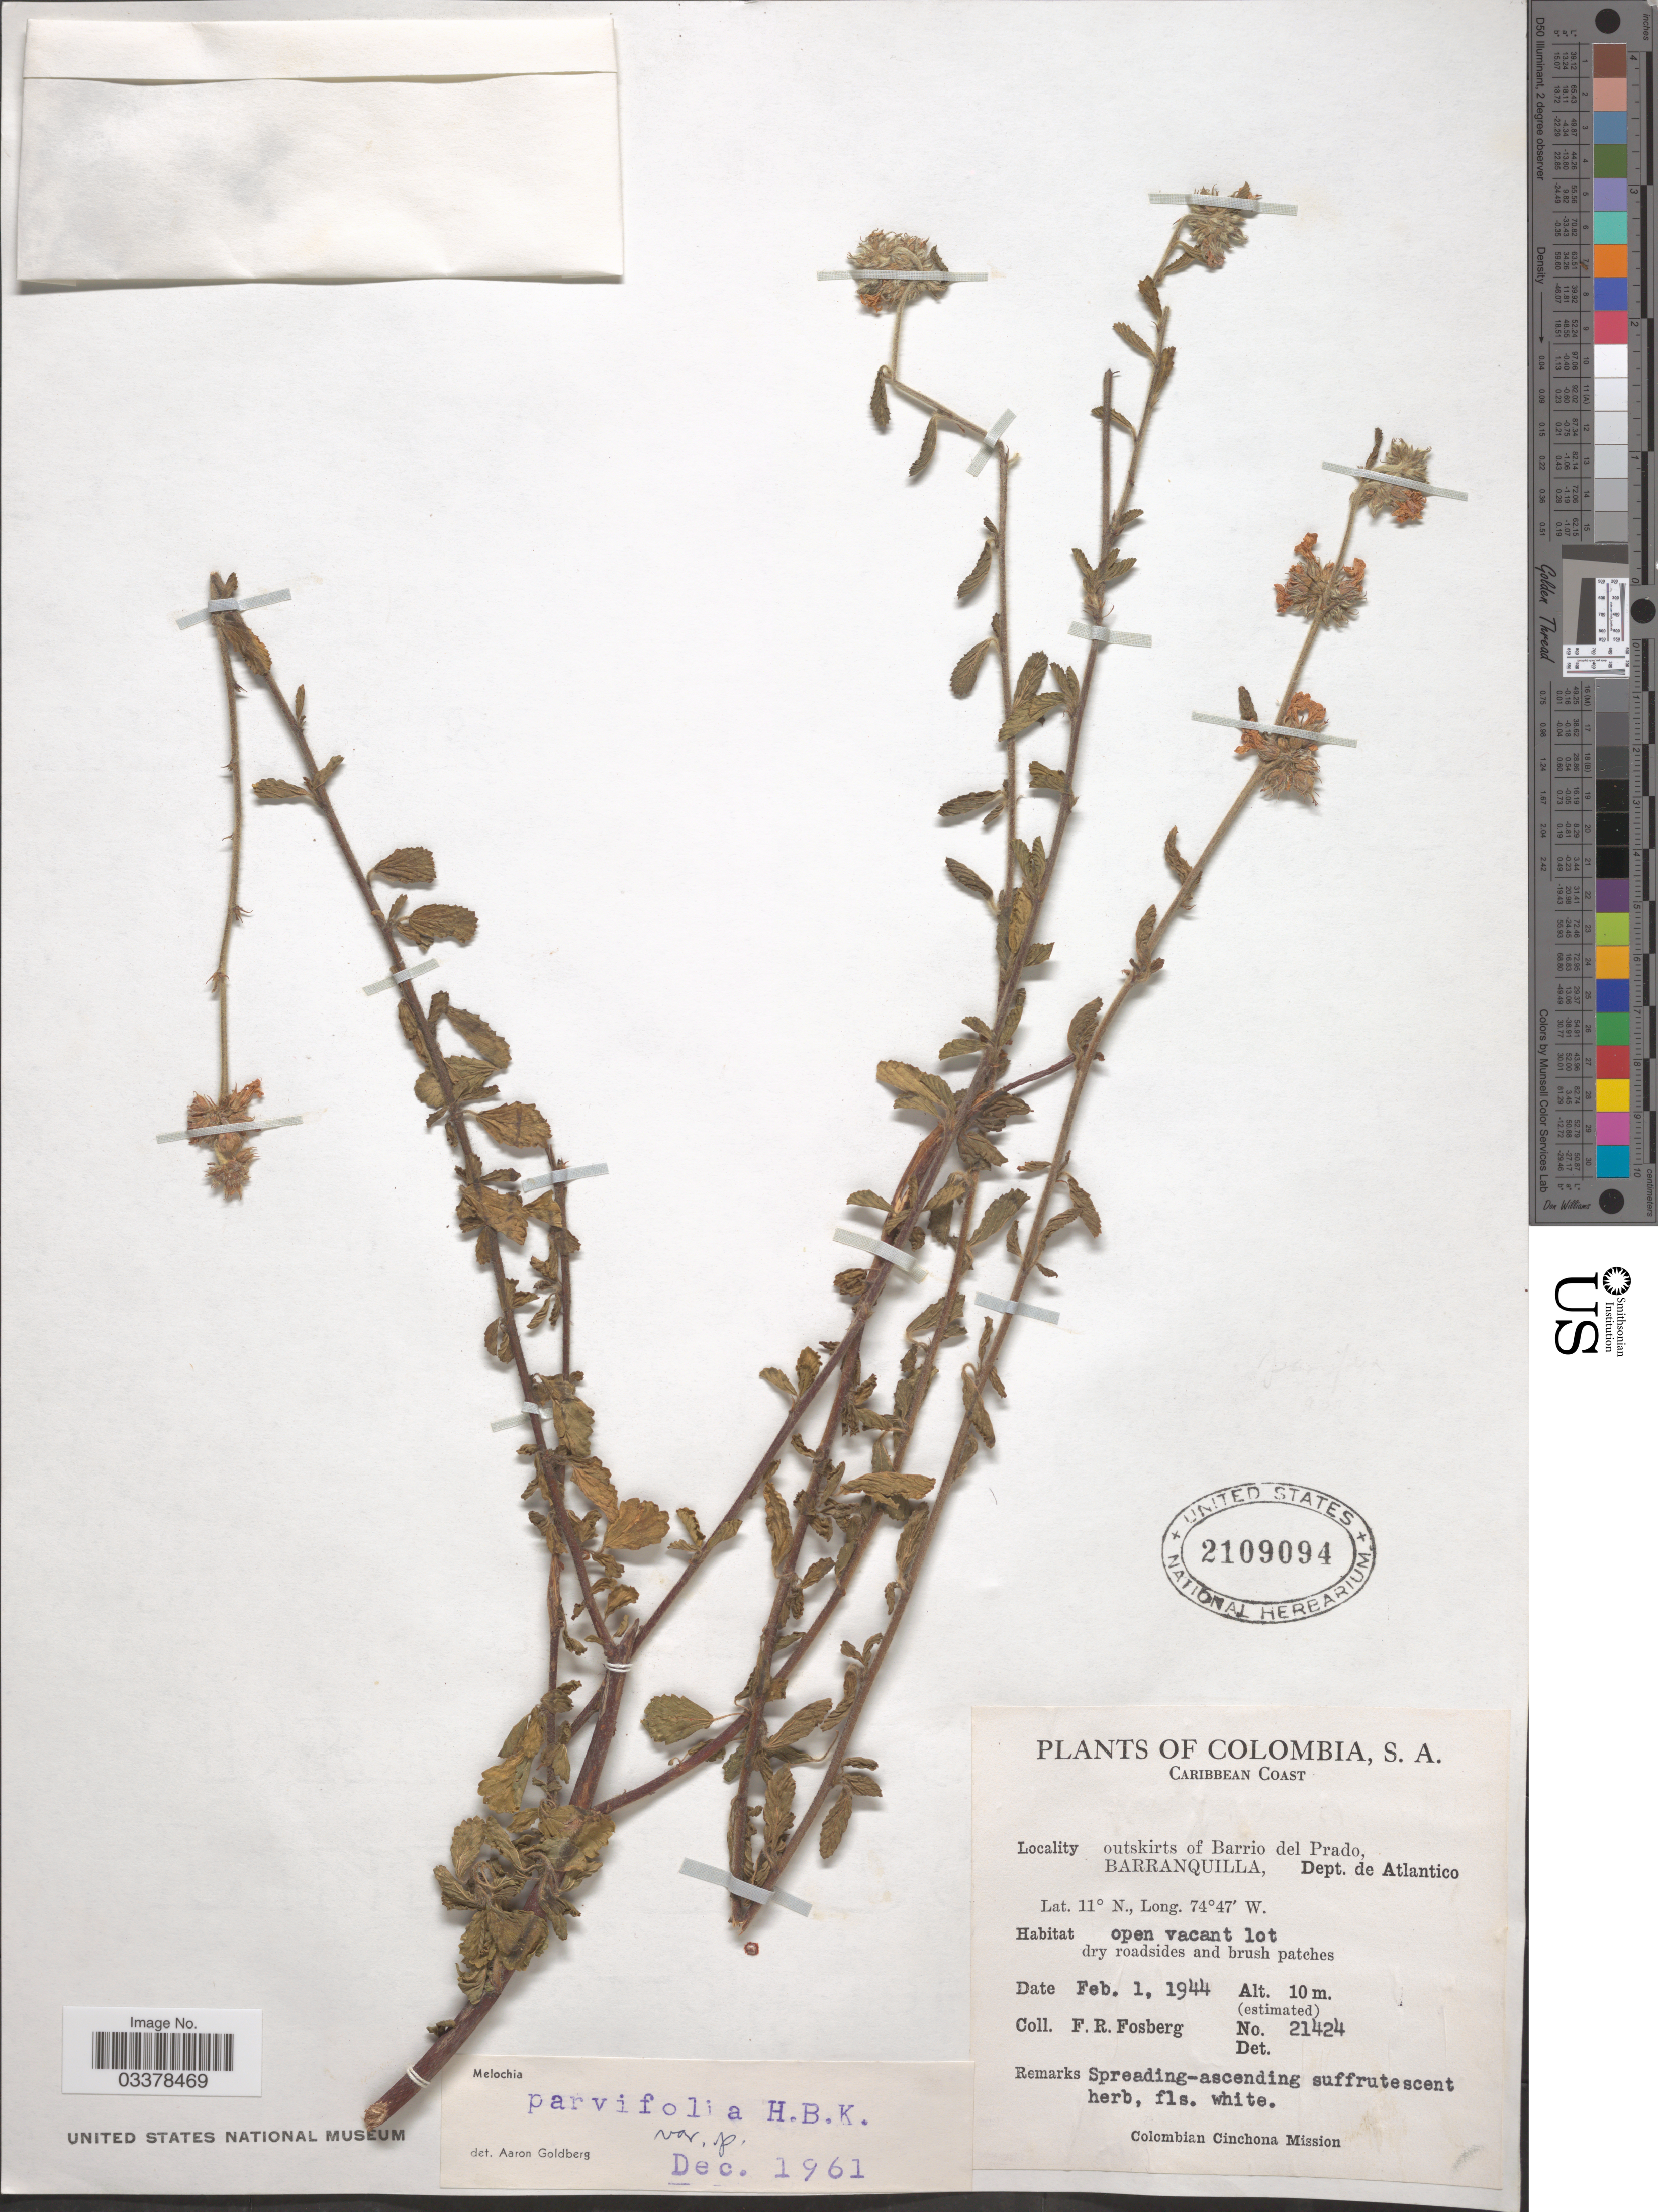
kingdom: Plantae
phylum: Tracheophyta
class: Magnoliopsida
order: Malvales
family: Malvaceae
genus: Melochia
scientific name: Melochia parvifolia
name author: Kunth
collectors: F. R. Fosberg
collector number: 21424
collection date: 1944-02-01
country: Colombia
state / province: Atlántico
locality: Caribbean Coast. Outskirts of Barrio del Prado, Barranquilla, Dept. de Atlantico.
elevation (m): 10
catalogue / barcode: US 2109094